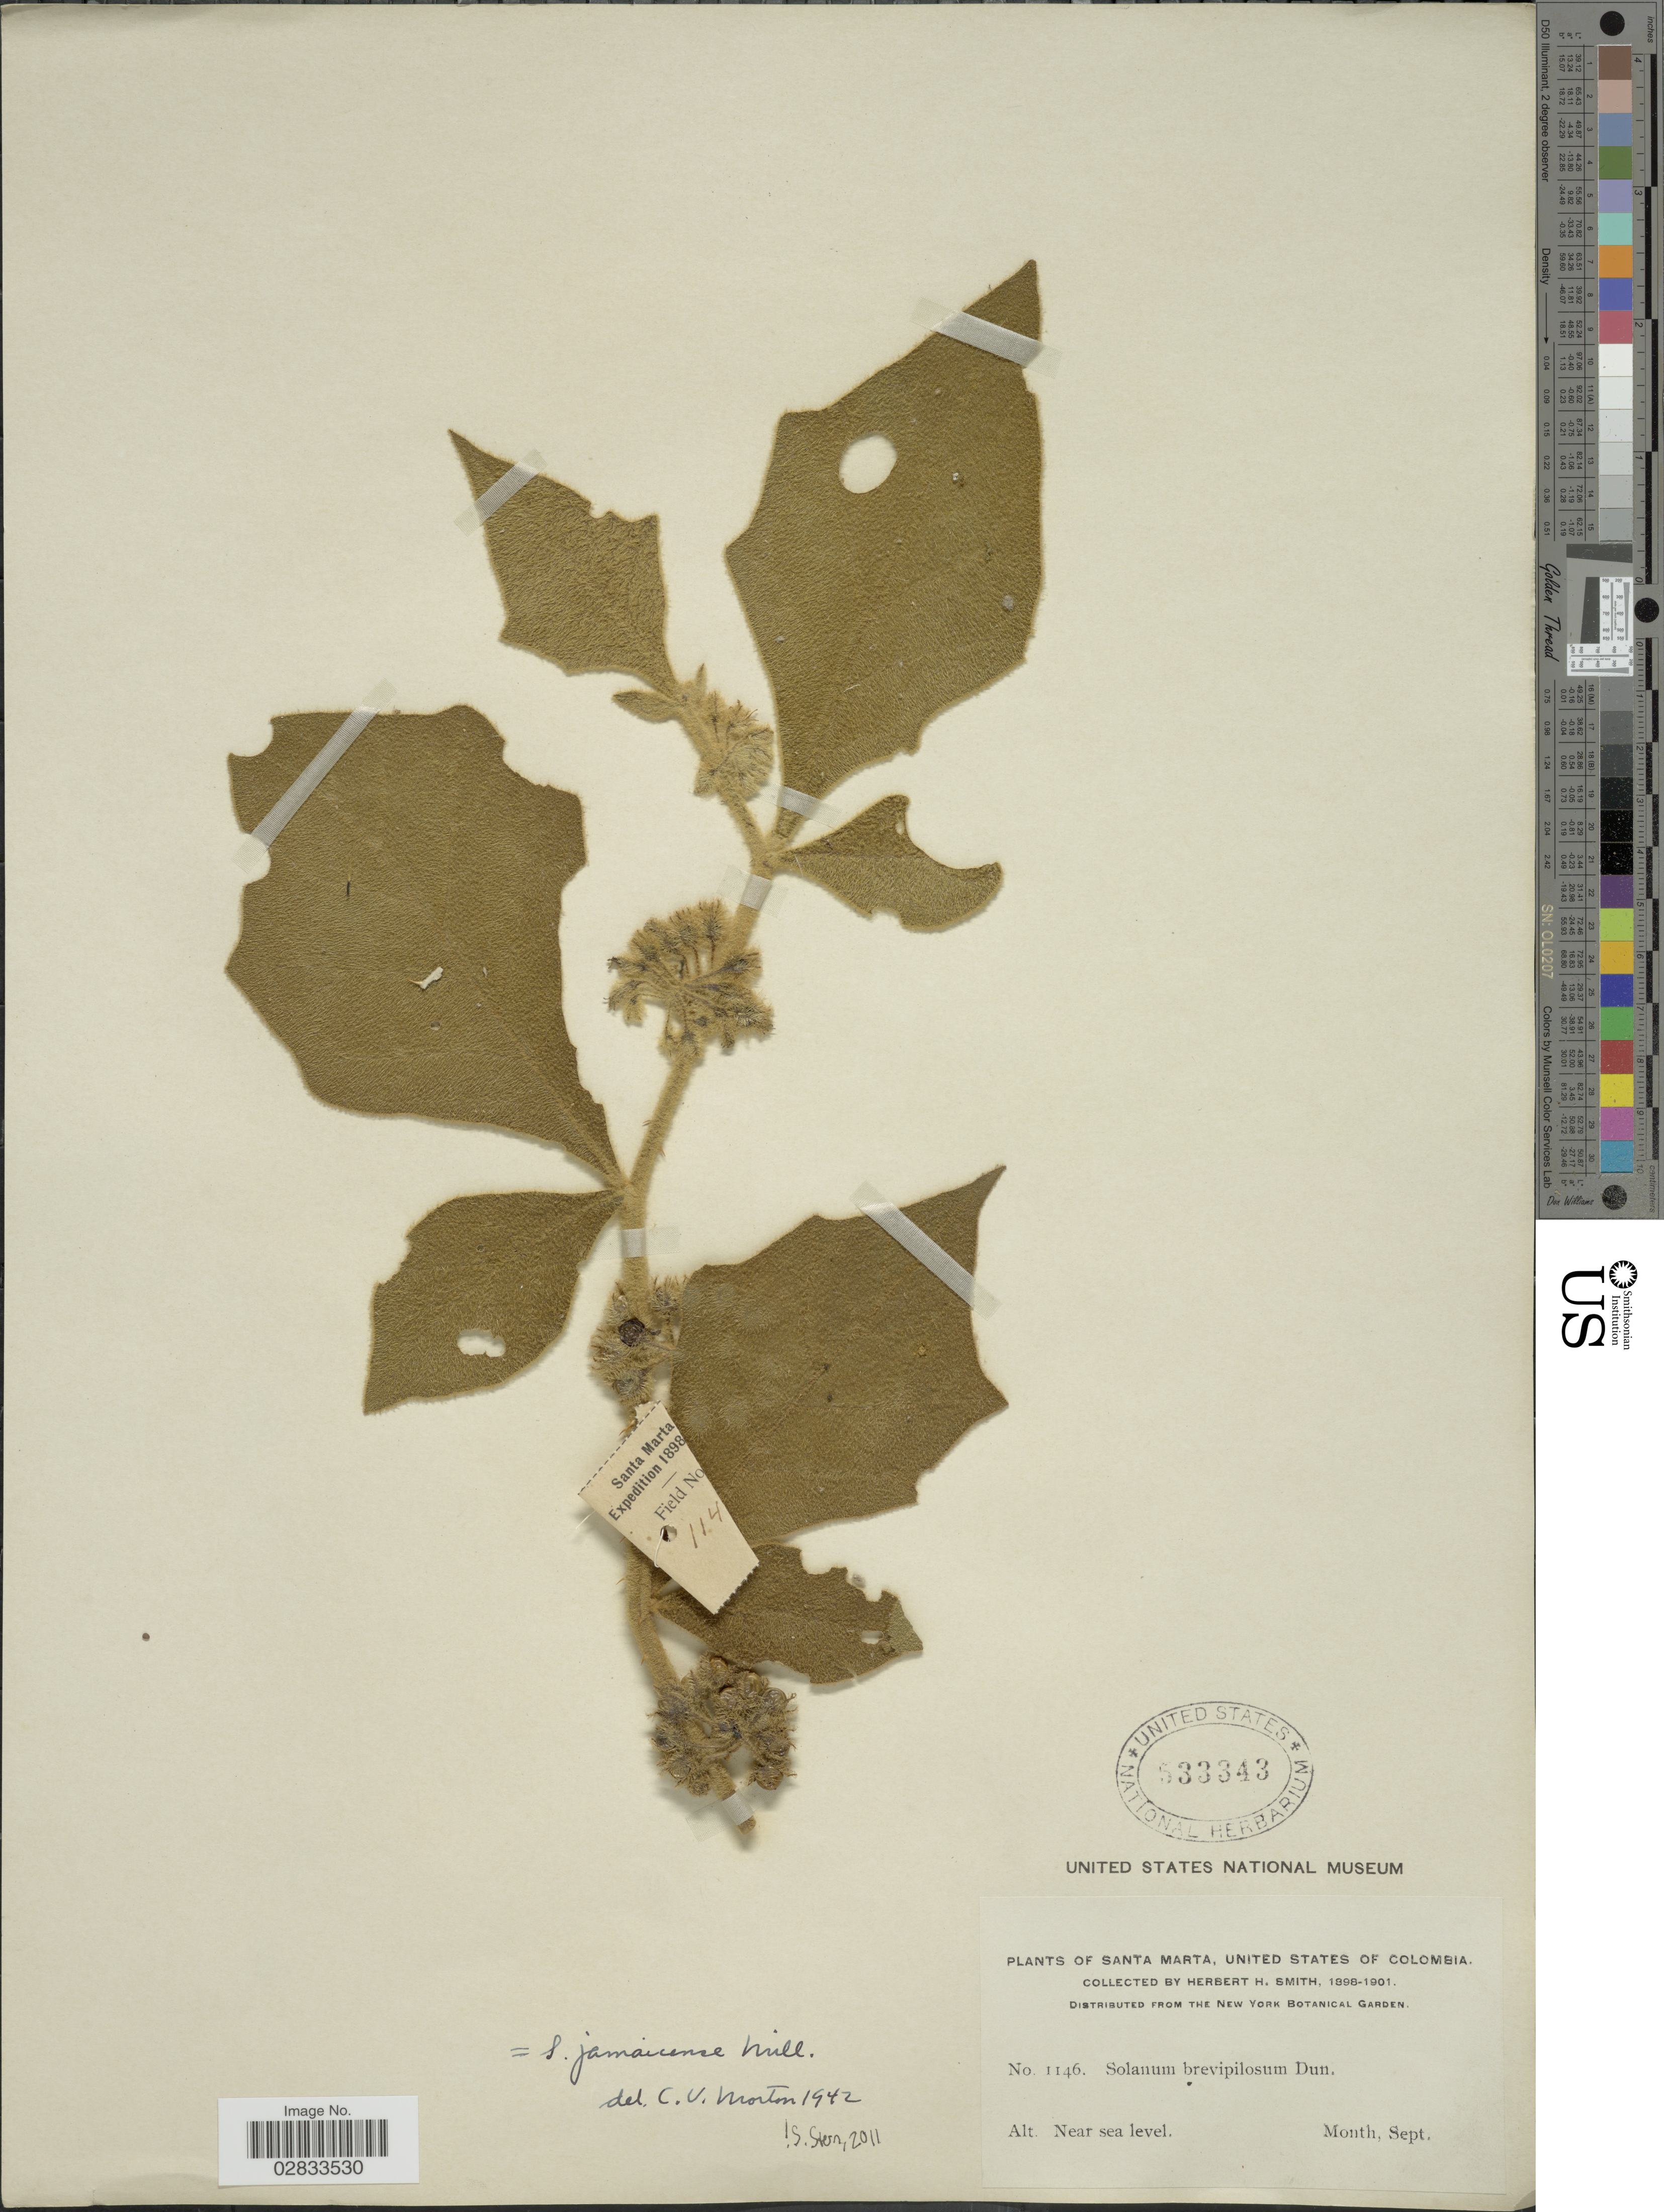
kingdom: Plantae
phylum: Tracheophyta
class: Magnoliopsida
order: Solanales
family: Solanaceae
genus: Solanum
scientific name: Solanum jamaicense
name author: Mill.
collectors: Herbert H. Smith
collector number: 1146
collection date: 1898-09/1901-09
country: Colombia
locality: Santa Marta, United States of Colombia.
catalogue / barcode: US 533343